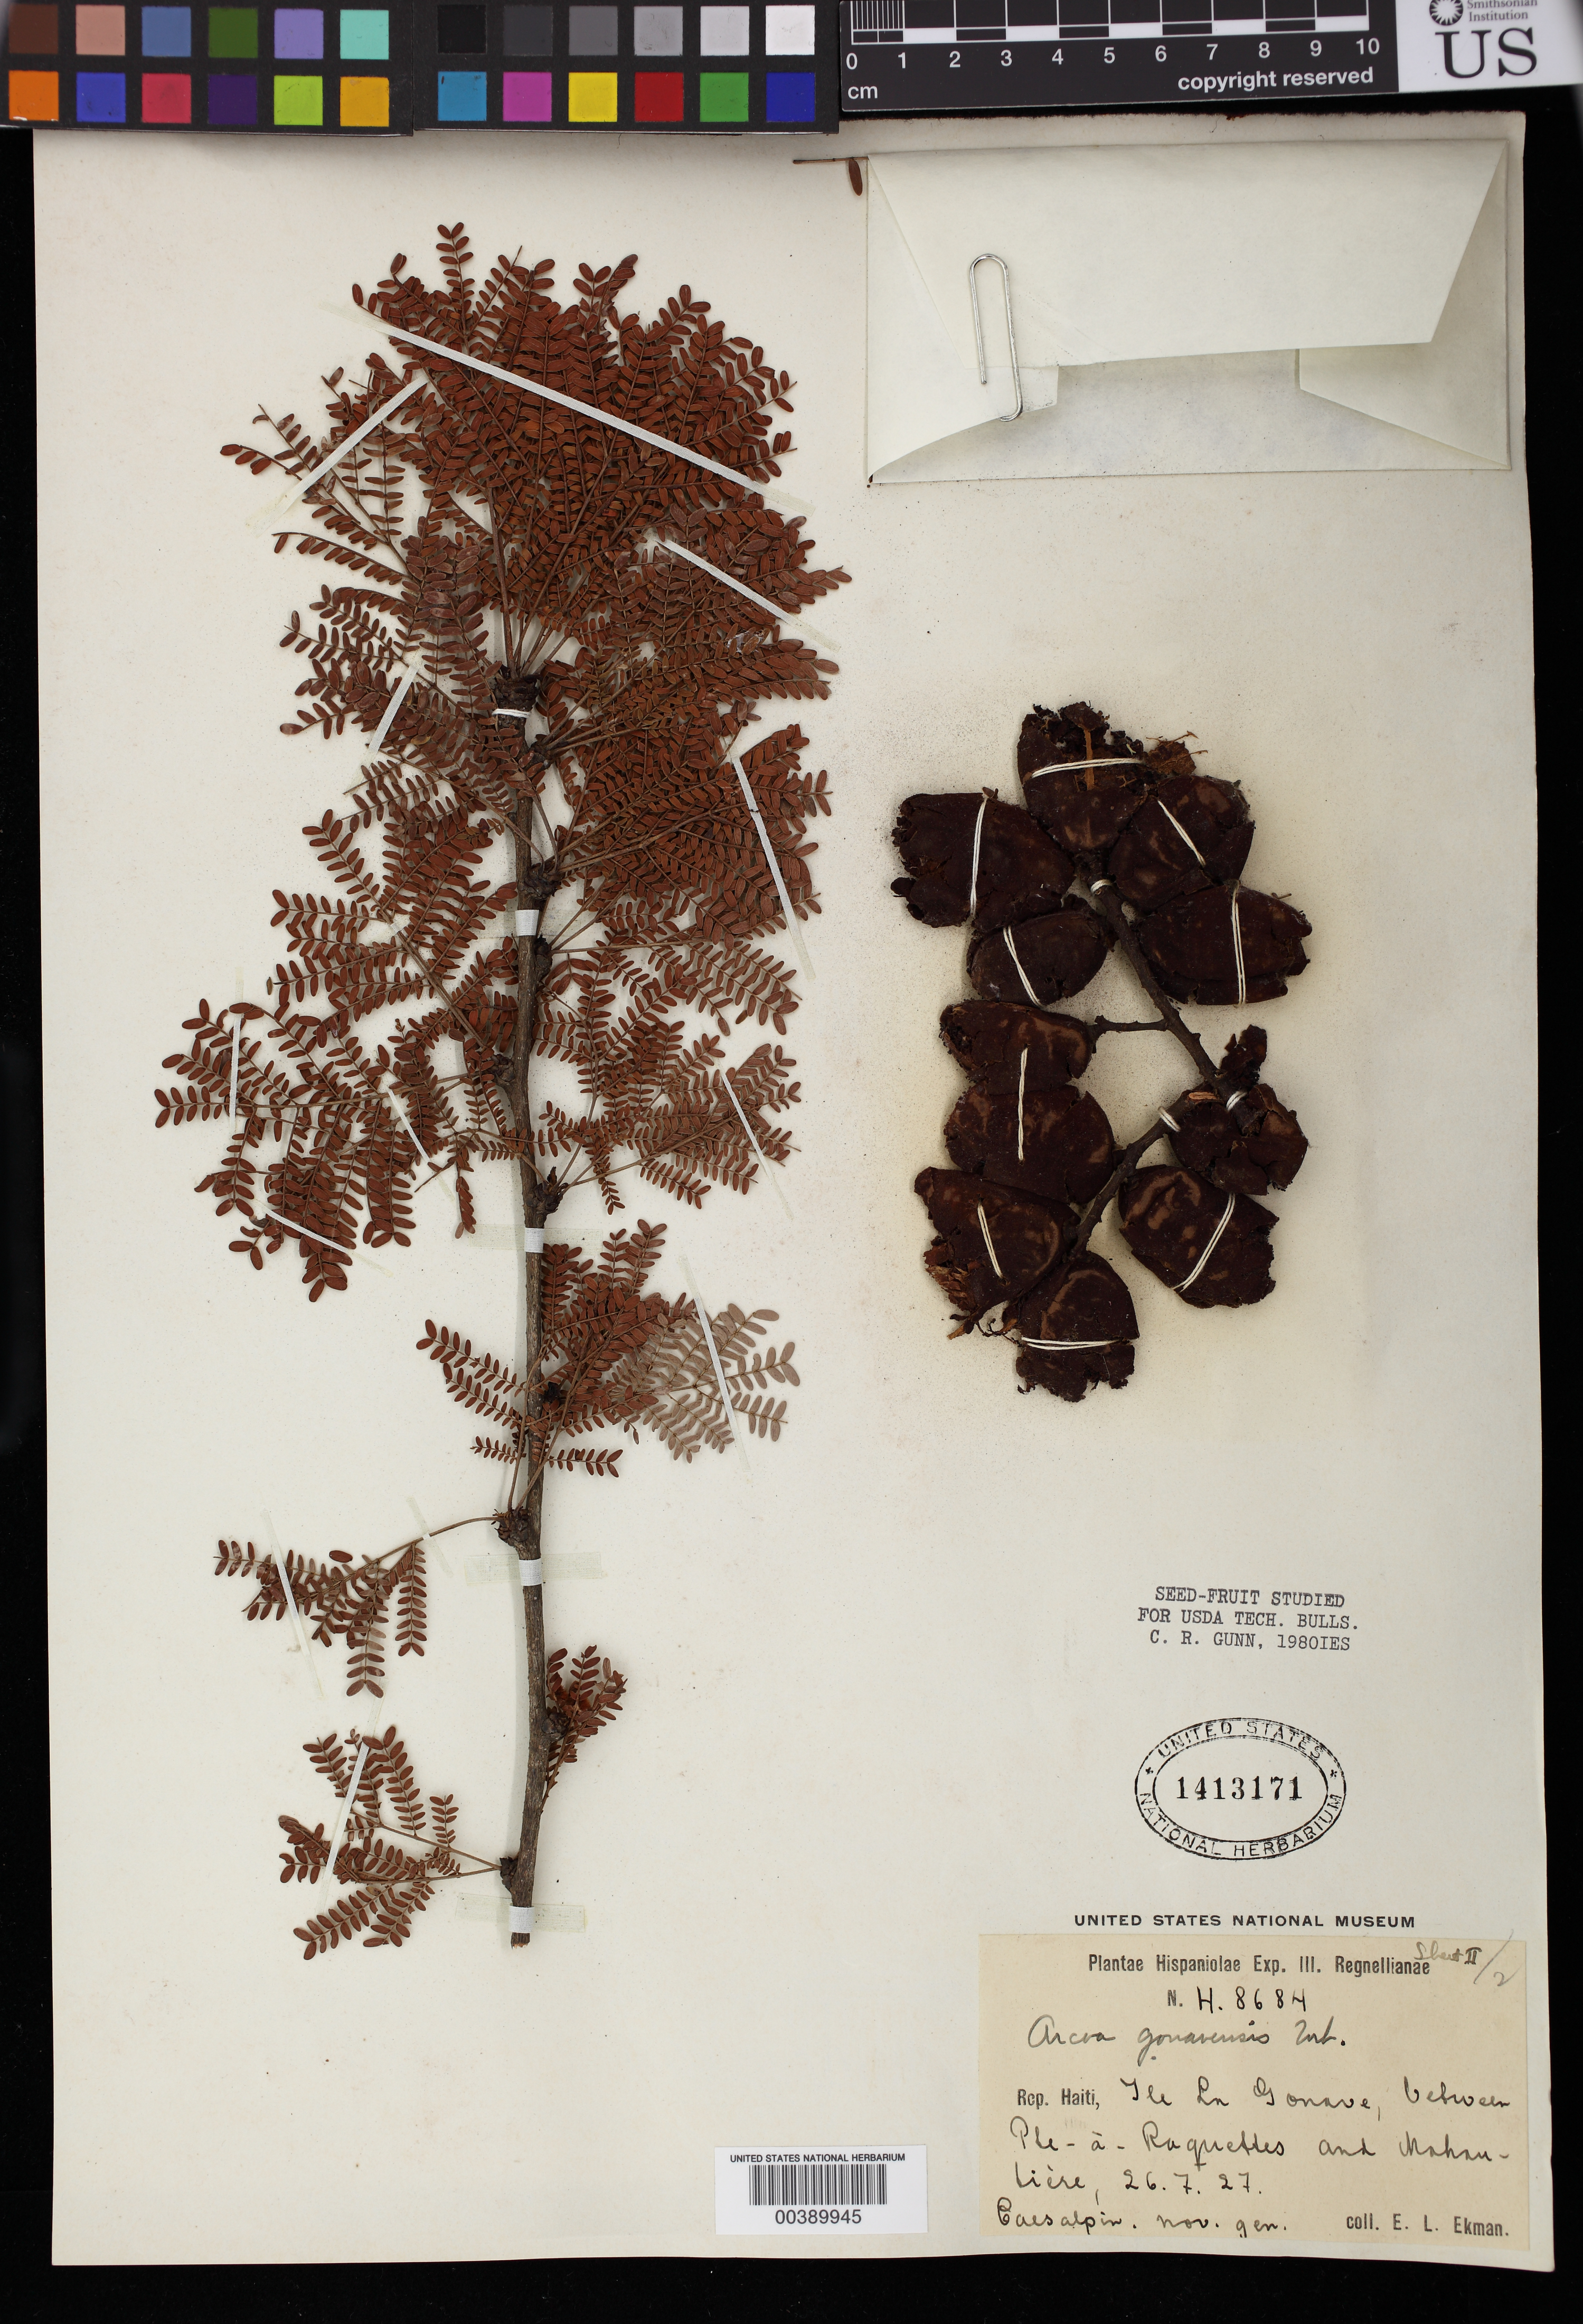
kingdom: Plantae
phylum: Tracheophyta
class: Magnoliopsida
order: Fabales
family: Fabaceae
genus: Arcoa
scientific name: Arcoa gonavensis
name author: Urb.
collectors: E. L. Ekman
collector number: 8684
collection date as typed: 26 Jul 1927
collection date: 1927-07-26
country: Haiti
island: Hispaniola Island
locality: Ile la gonave, between pte-a-raquettes and mahautiere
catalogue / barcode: US 1413171